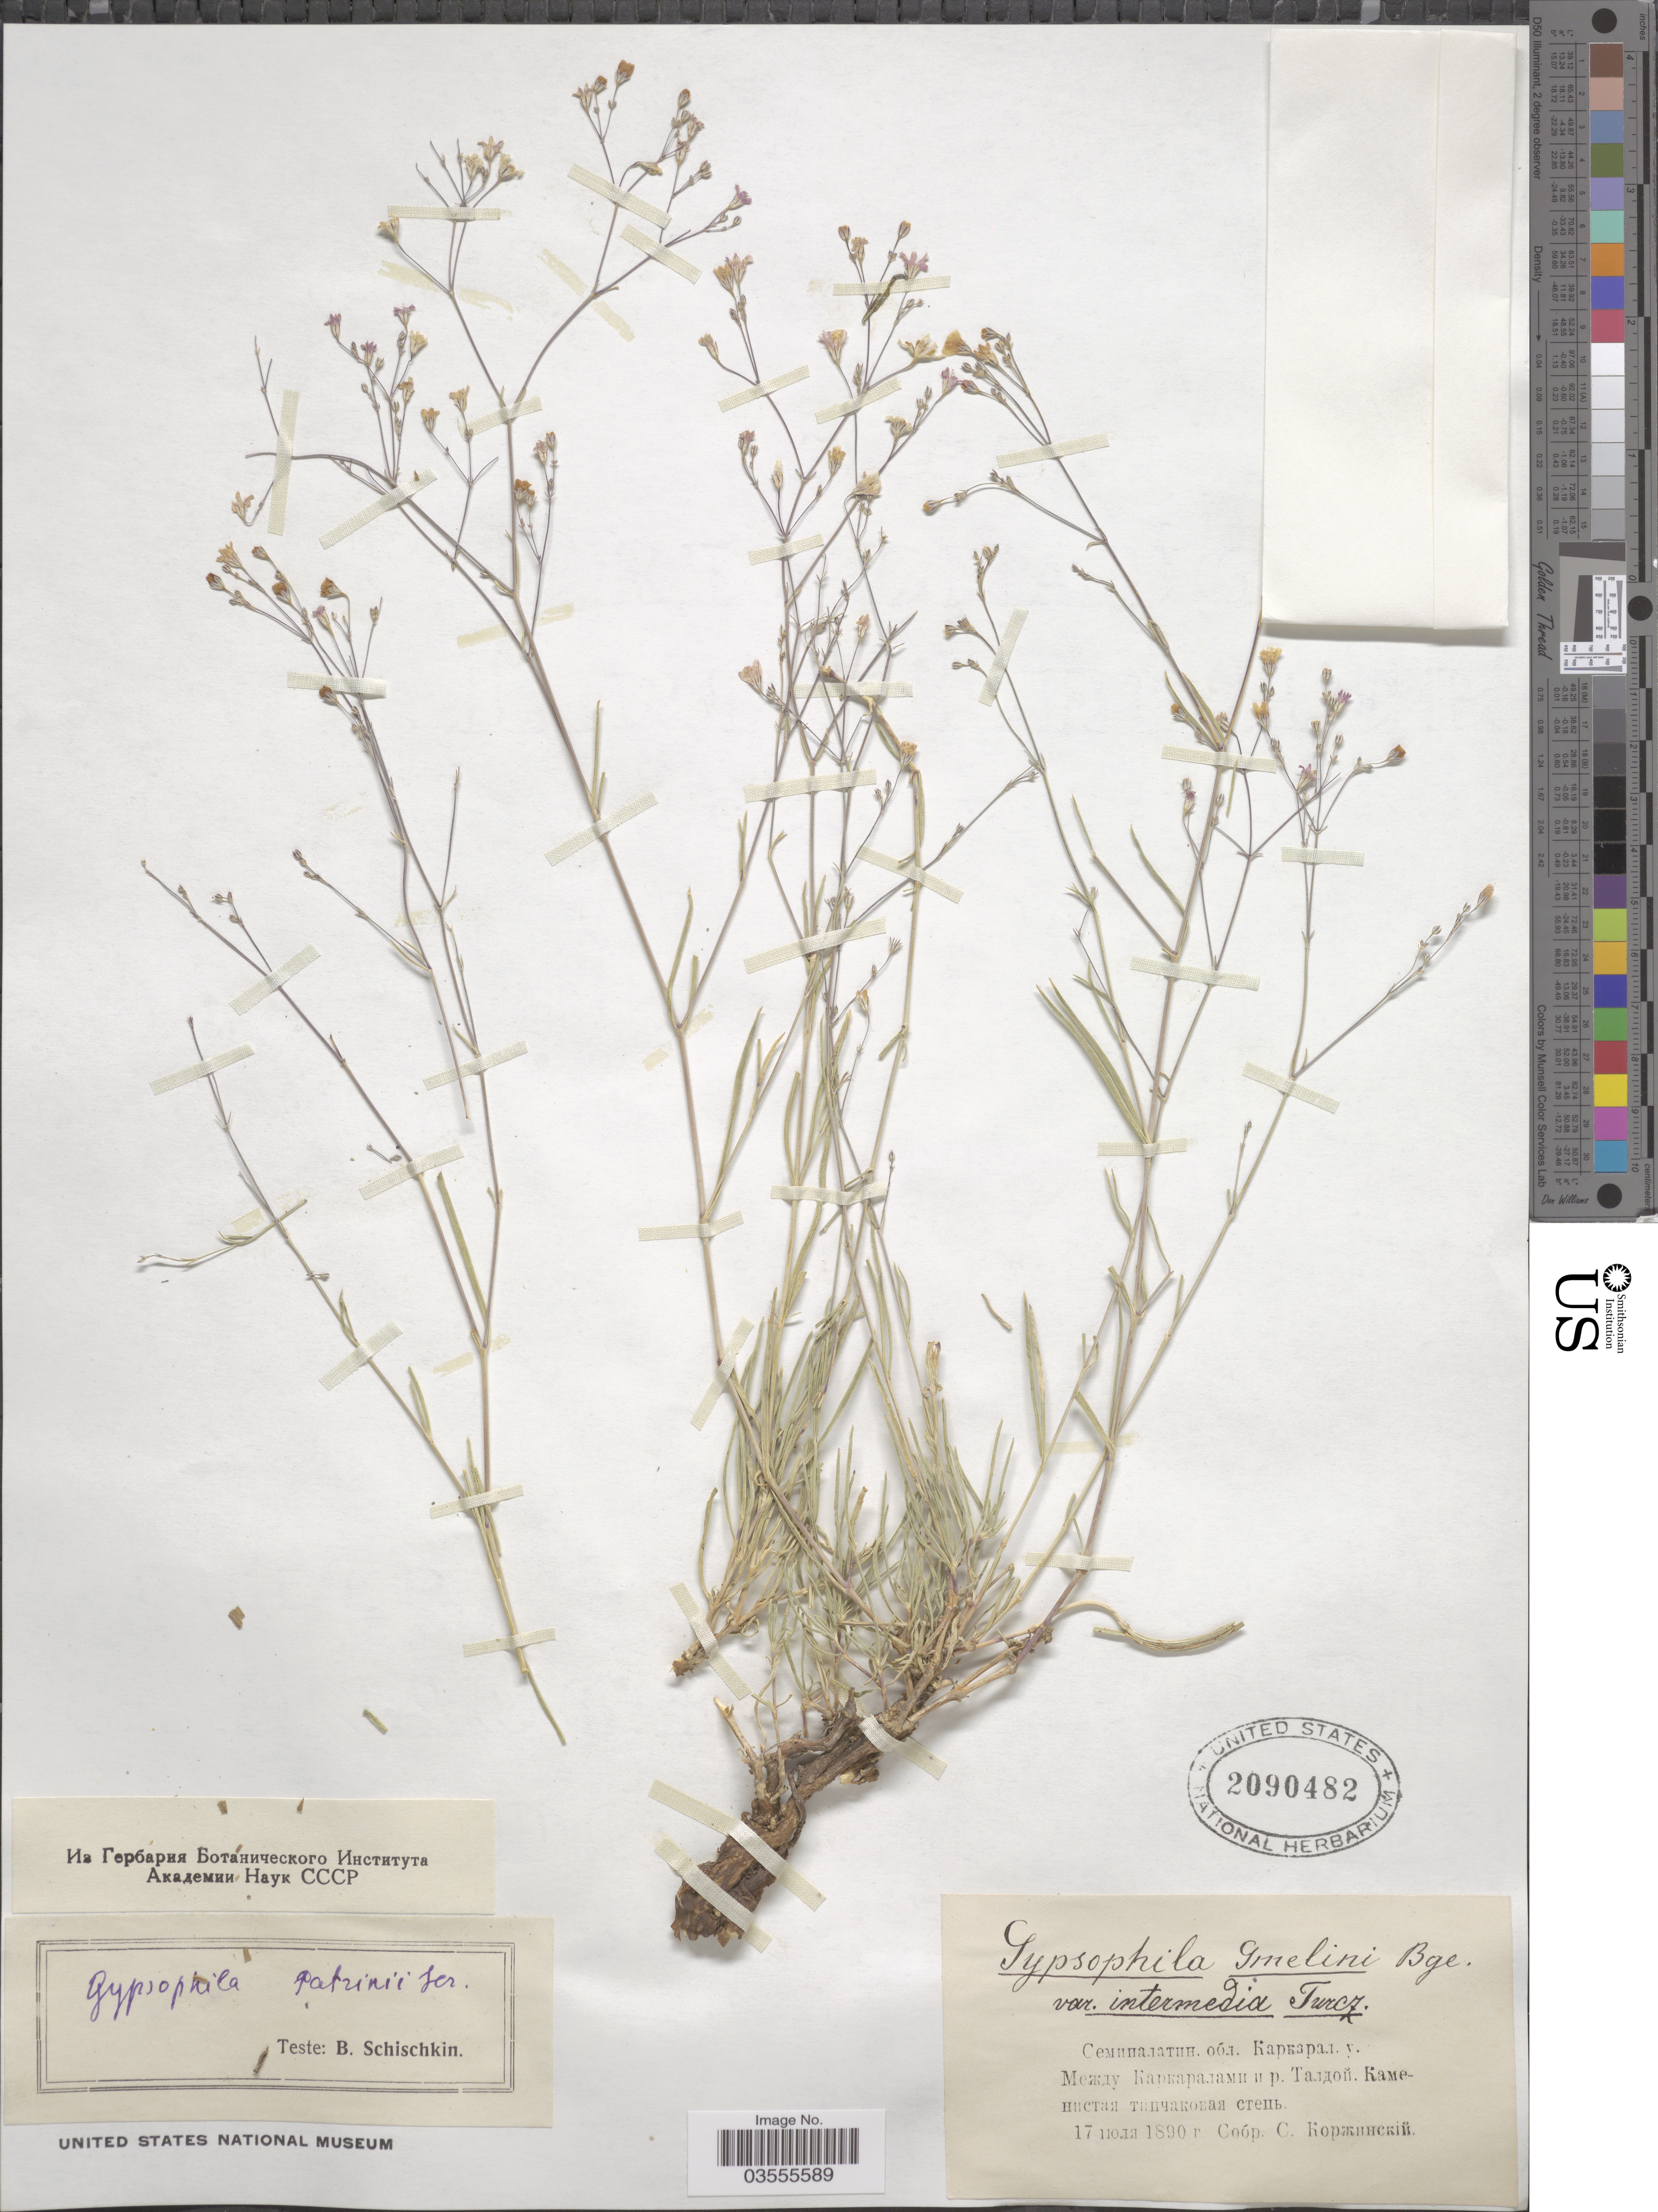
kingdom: Plantae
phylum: Tracheophyta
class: Magnoliopsida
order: Caryophyllales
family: Caryophyllaceae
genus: Gypsophila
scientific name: Gypsophila patrinii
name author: Ser.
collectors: S. Korzchinsky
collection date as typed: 17 X 1890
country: Kazakhstan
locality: between Karkaraly and Talda.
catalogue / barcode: US 2090482